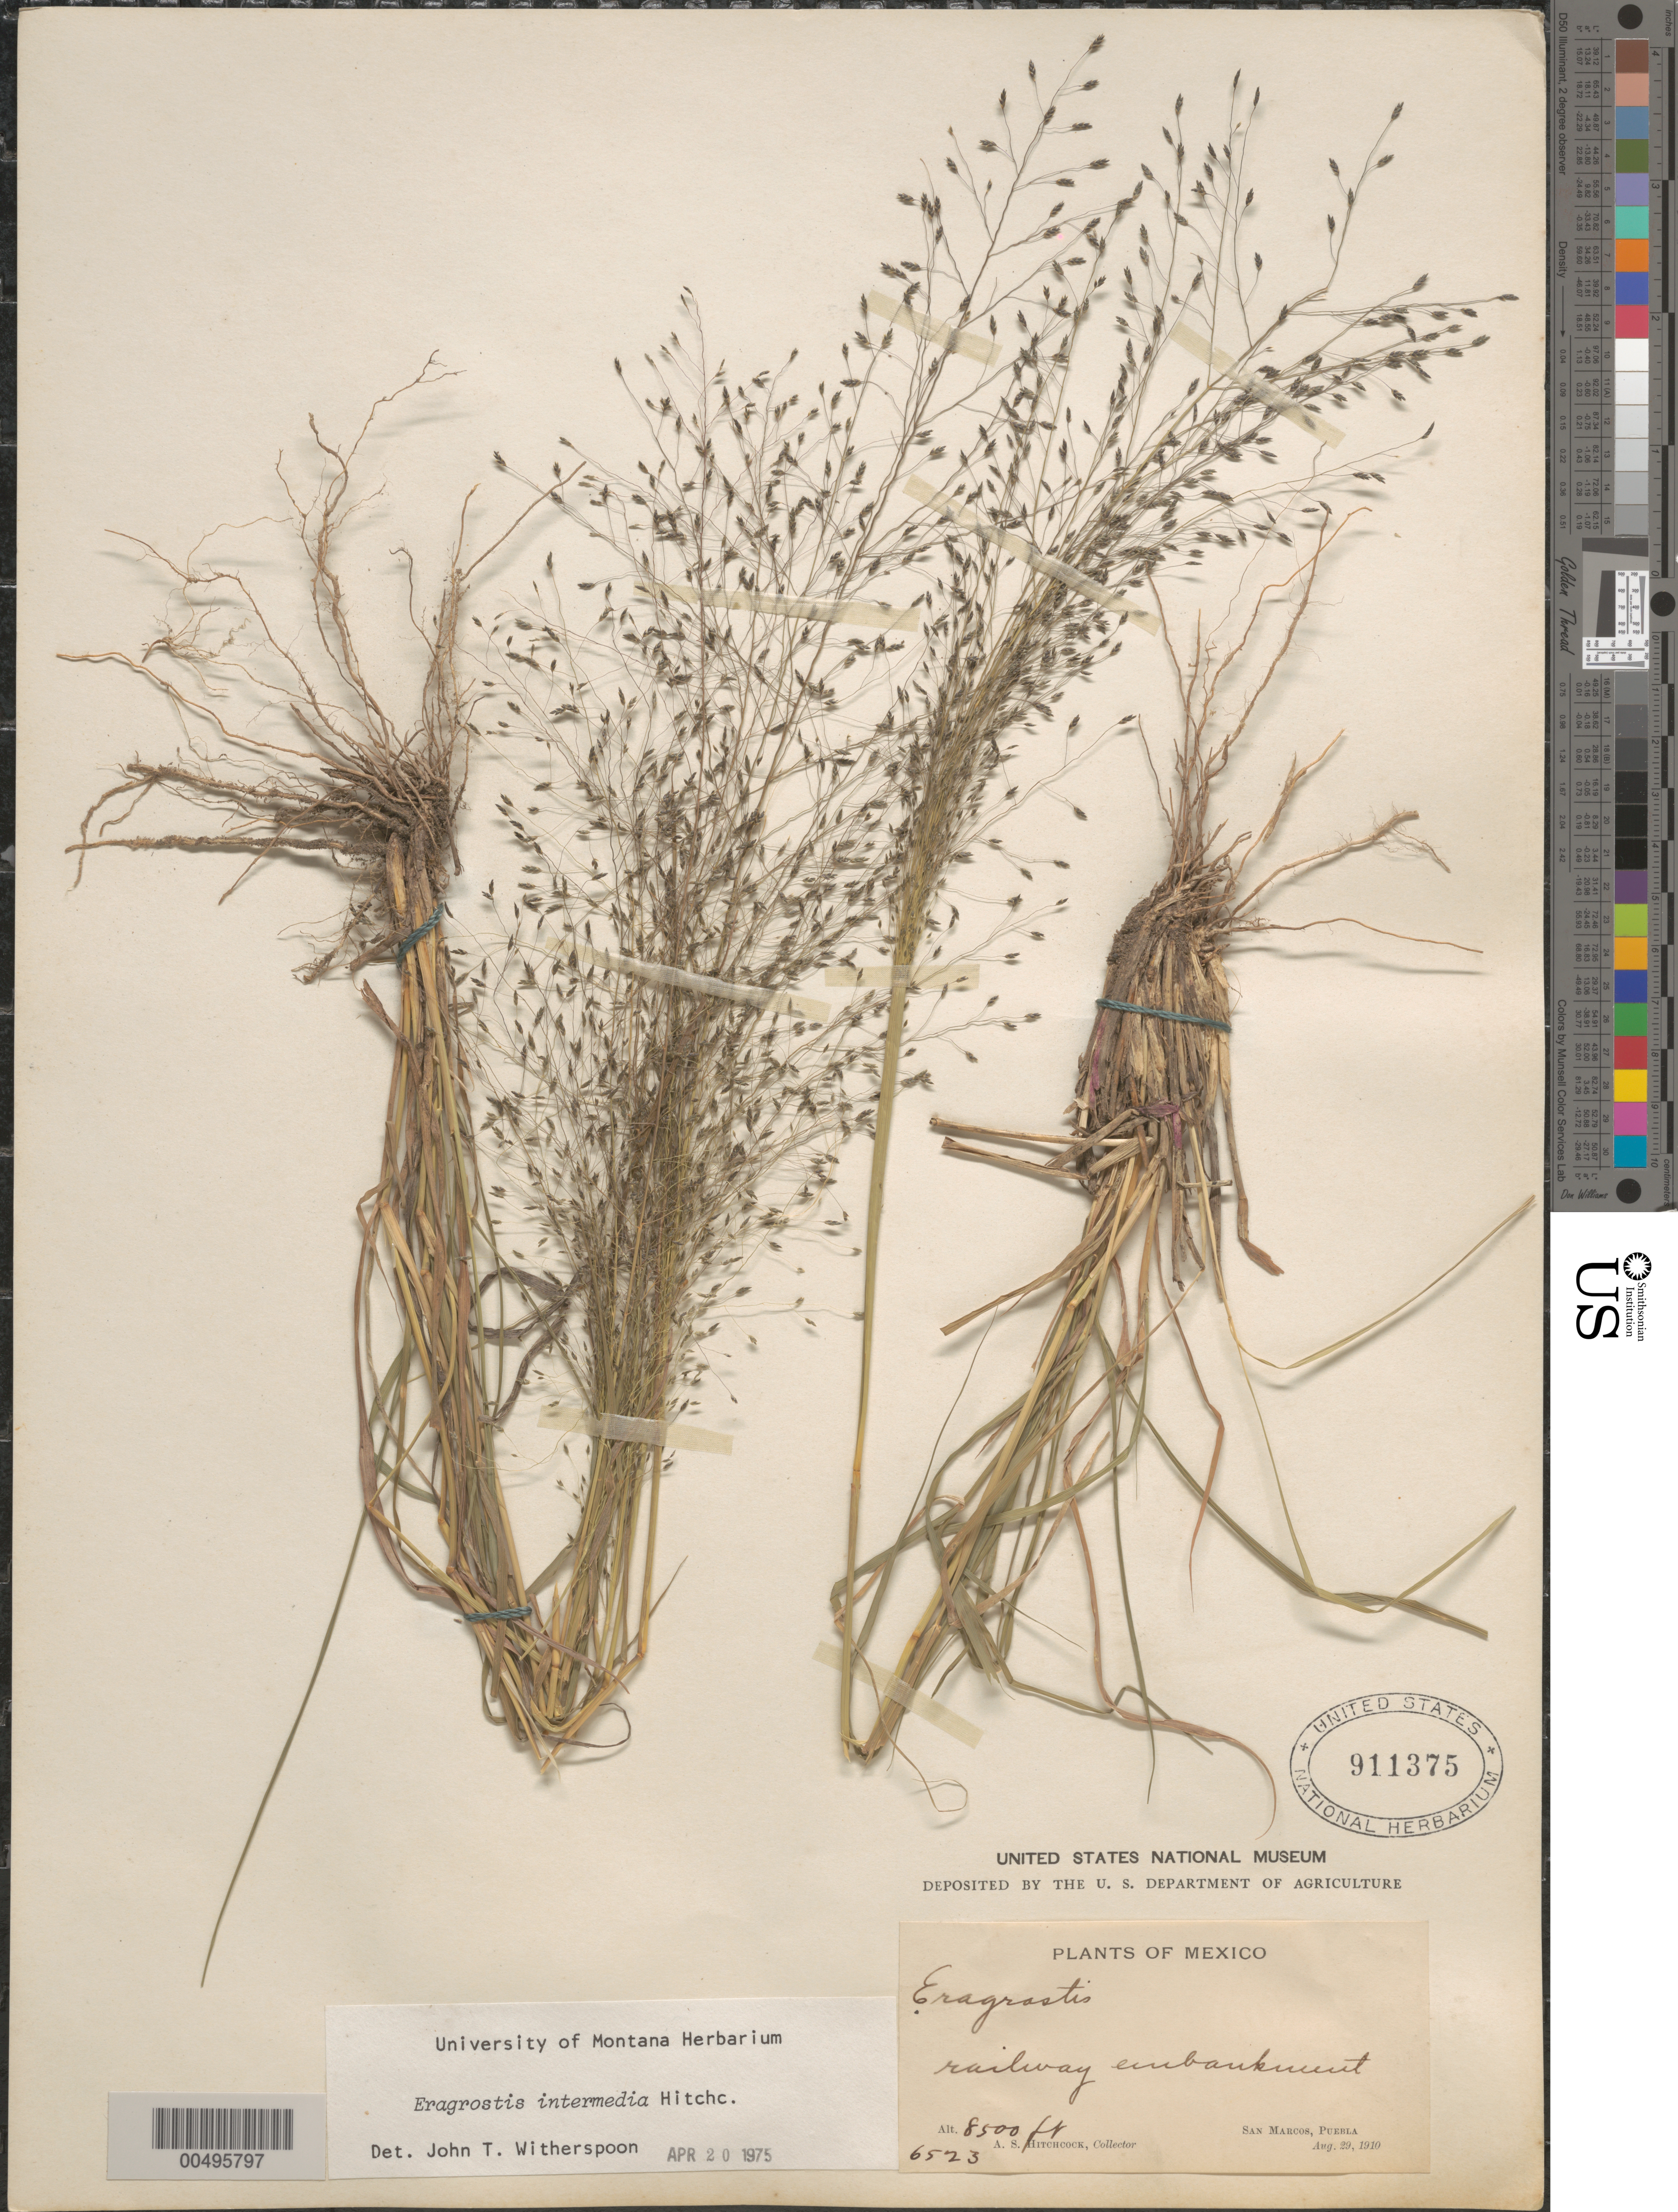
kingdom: Plantae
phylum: Tracheophyta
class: Liliopsida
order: Poales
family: Poaceae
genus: Eragrostis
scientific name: Eragrostis intermedia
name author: Hitchc.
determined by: Witherspoon, John T.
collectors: A. S. Hitchcock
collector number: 6523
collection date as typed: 29 Aug 1910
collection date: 1910-08-29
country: Mexico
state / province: Puebla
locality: San Marcos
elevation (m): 2591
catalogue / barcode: US 911375